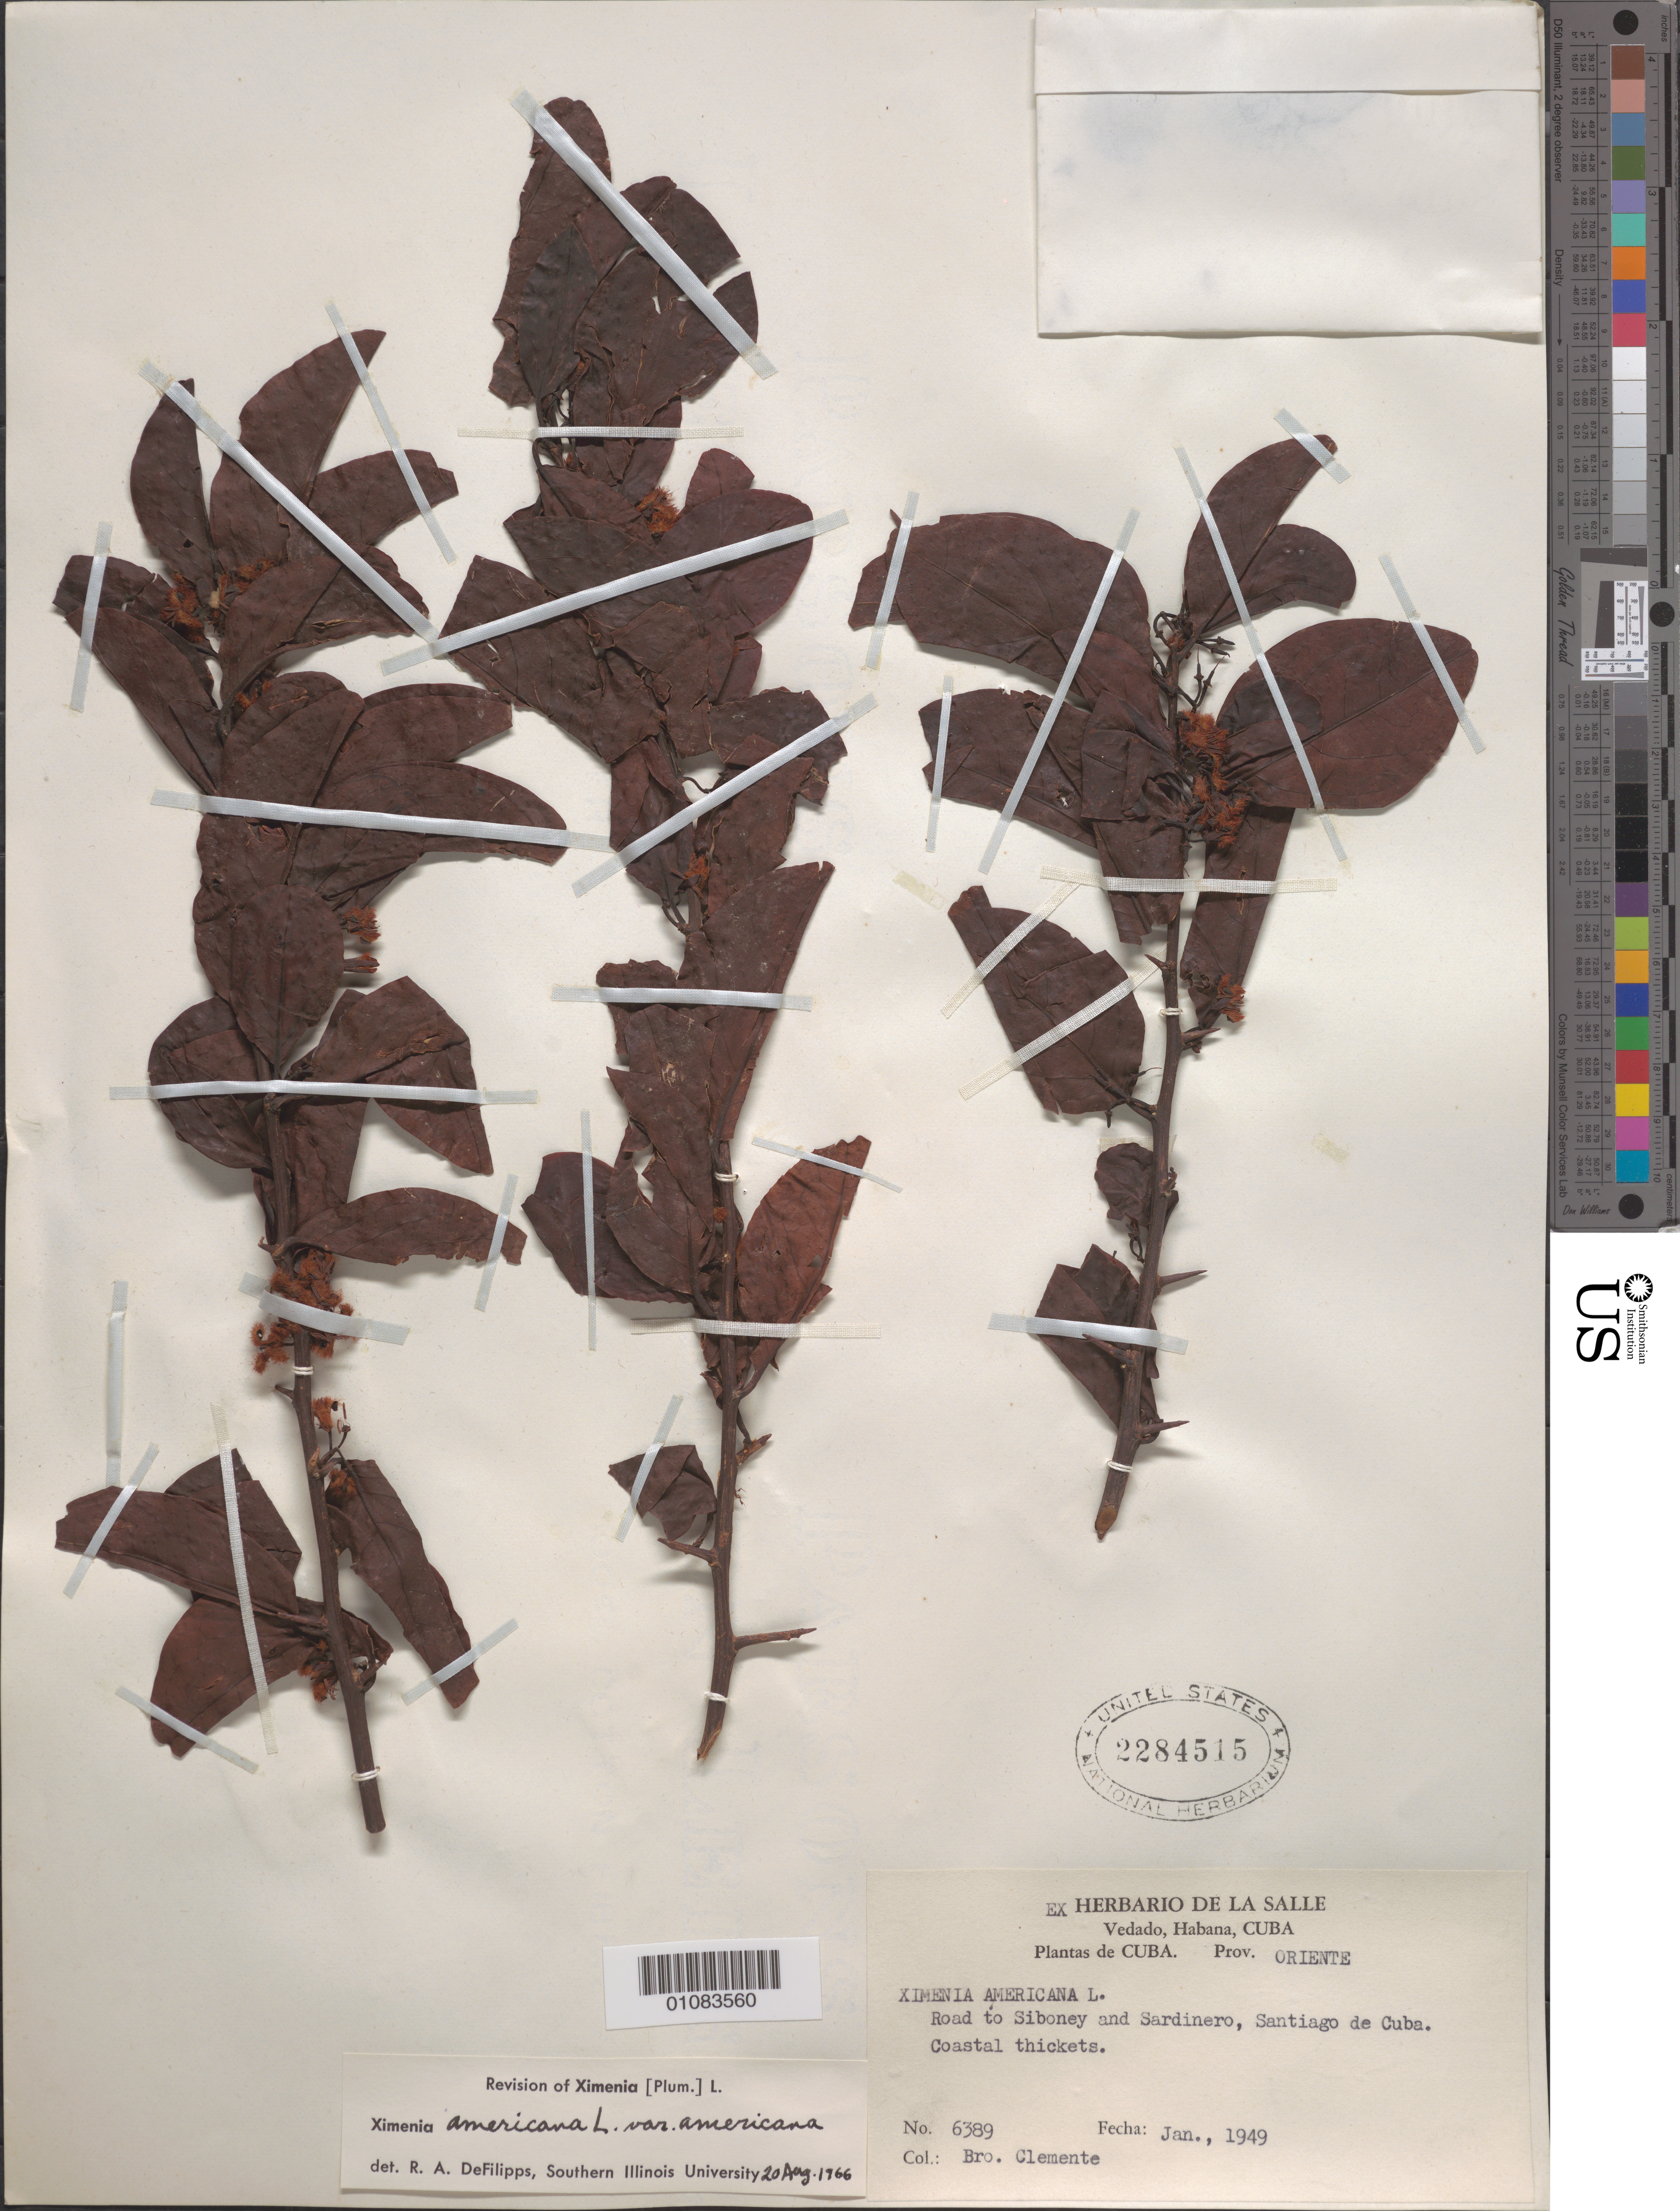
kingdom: Plantae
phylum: Tracheophyta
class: Magnoliopsida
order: Santalales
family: Ximeniaceae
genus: Ximenia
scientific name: Ximenia americana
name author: L.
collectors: Bro. Clemente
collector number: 6389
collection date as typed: Jan 1949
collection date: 1949-01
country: Cuba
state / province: Santiago de Cuba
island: Cuba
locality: Oriente, Santiago de Cuba, road to Siboney and sardinero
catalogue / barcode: US 2284515